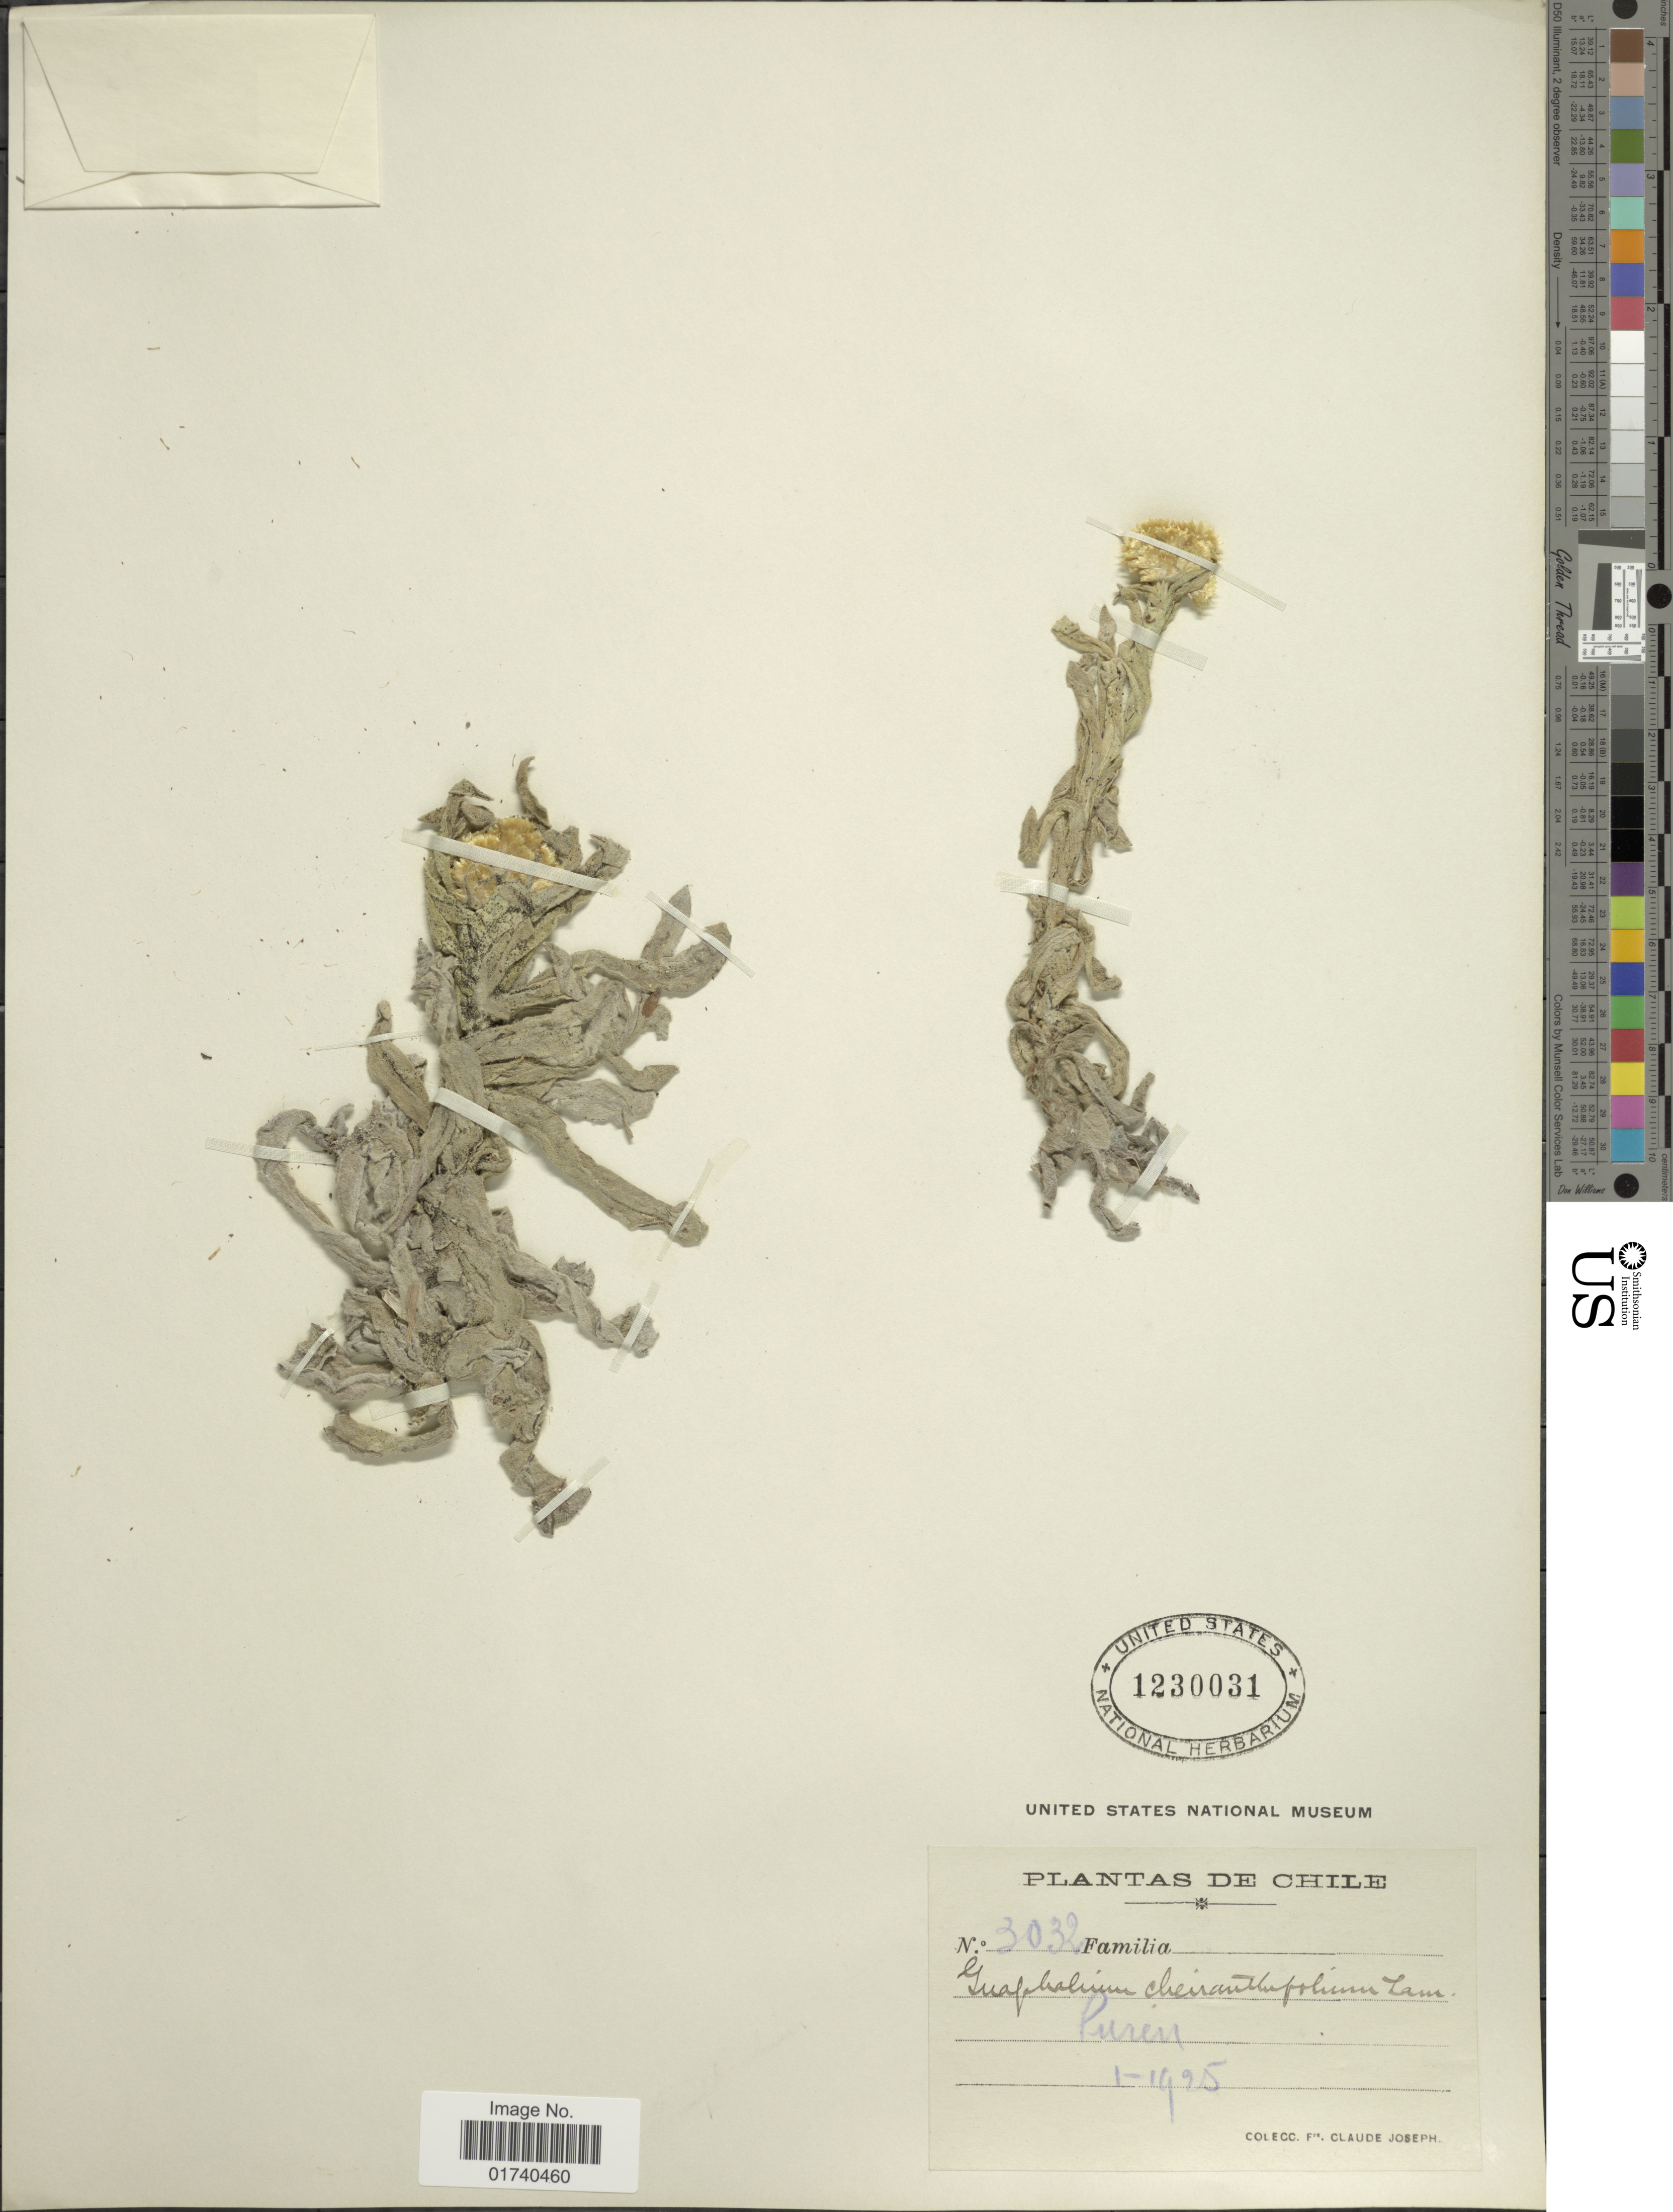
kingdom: Plantae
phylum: Tracheophyta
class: Magnoliopsida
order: Asterales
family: Asteraceae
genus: Pseudognaphalium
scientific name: Pseudognaphalium cheiranthifolium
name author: (Lam.) Hilliard & B.L. Burtt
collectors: Bro. Claude-Joseph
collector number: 3032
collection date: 1925-01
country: Chile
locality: Puren.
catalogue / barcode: US 1230031